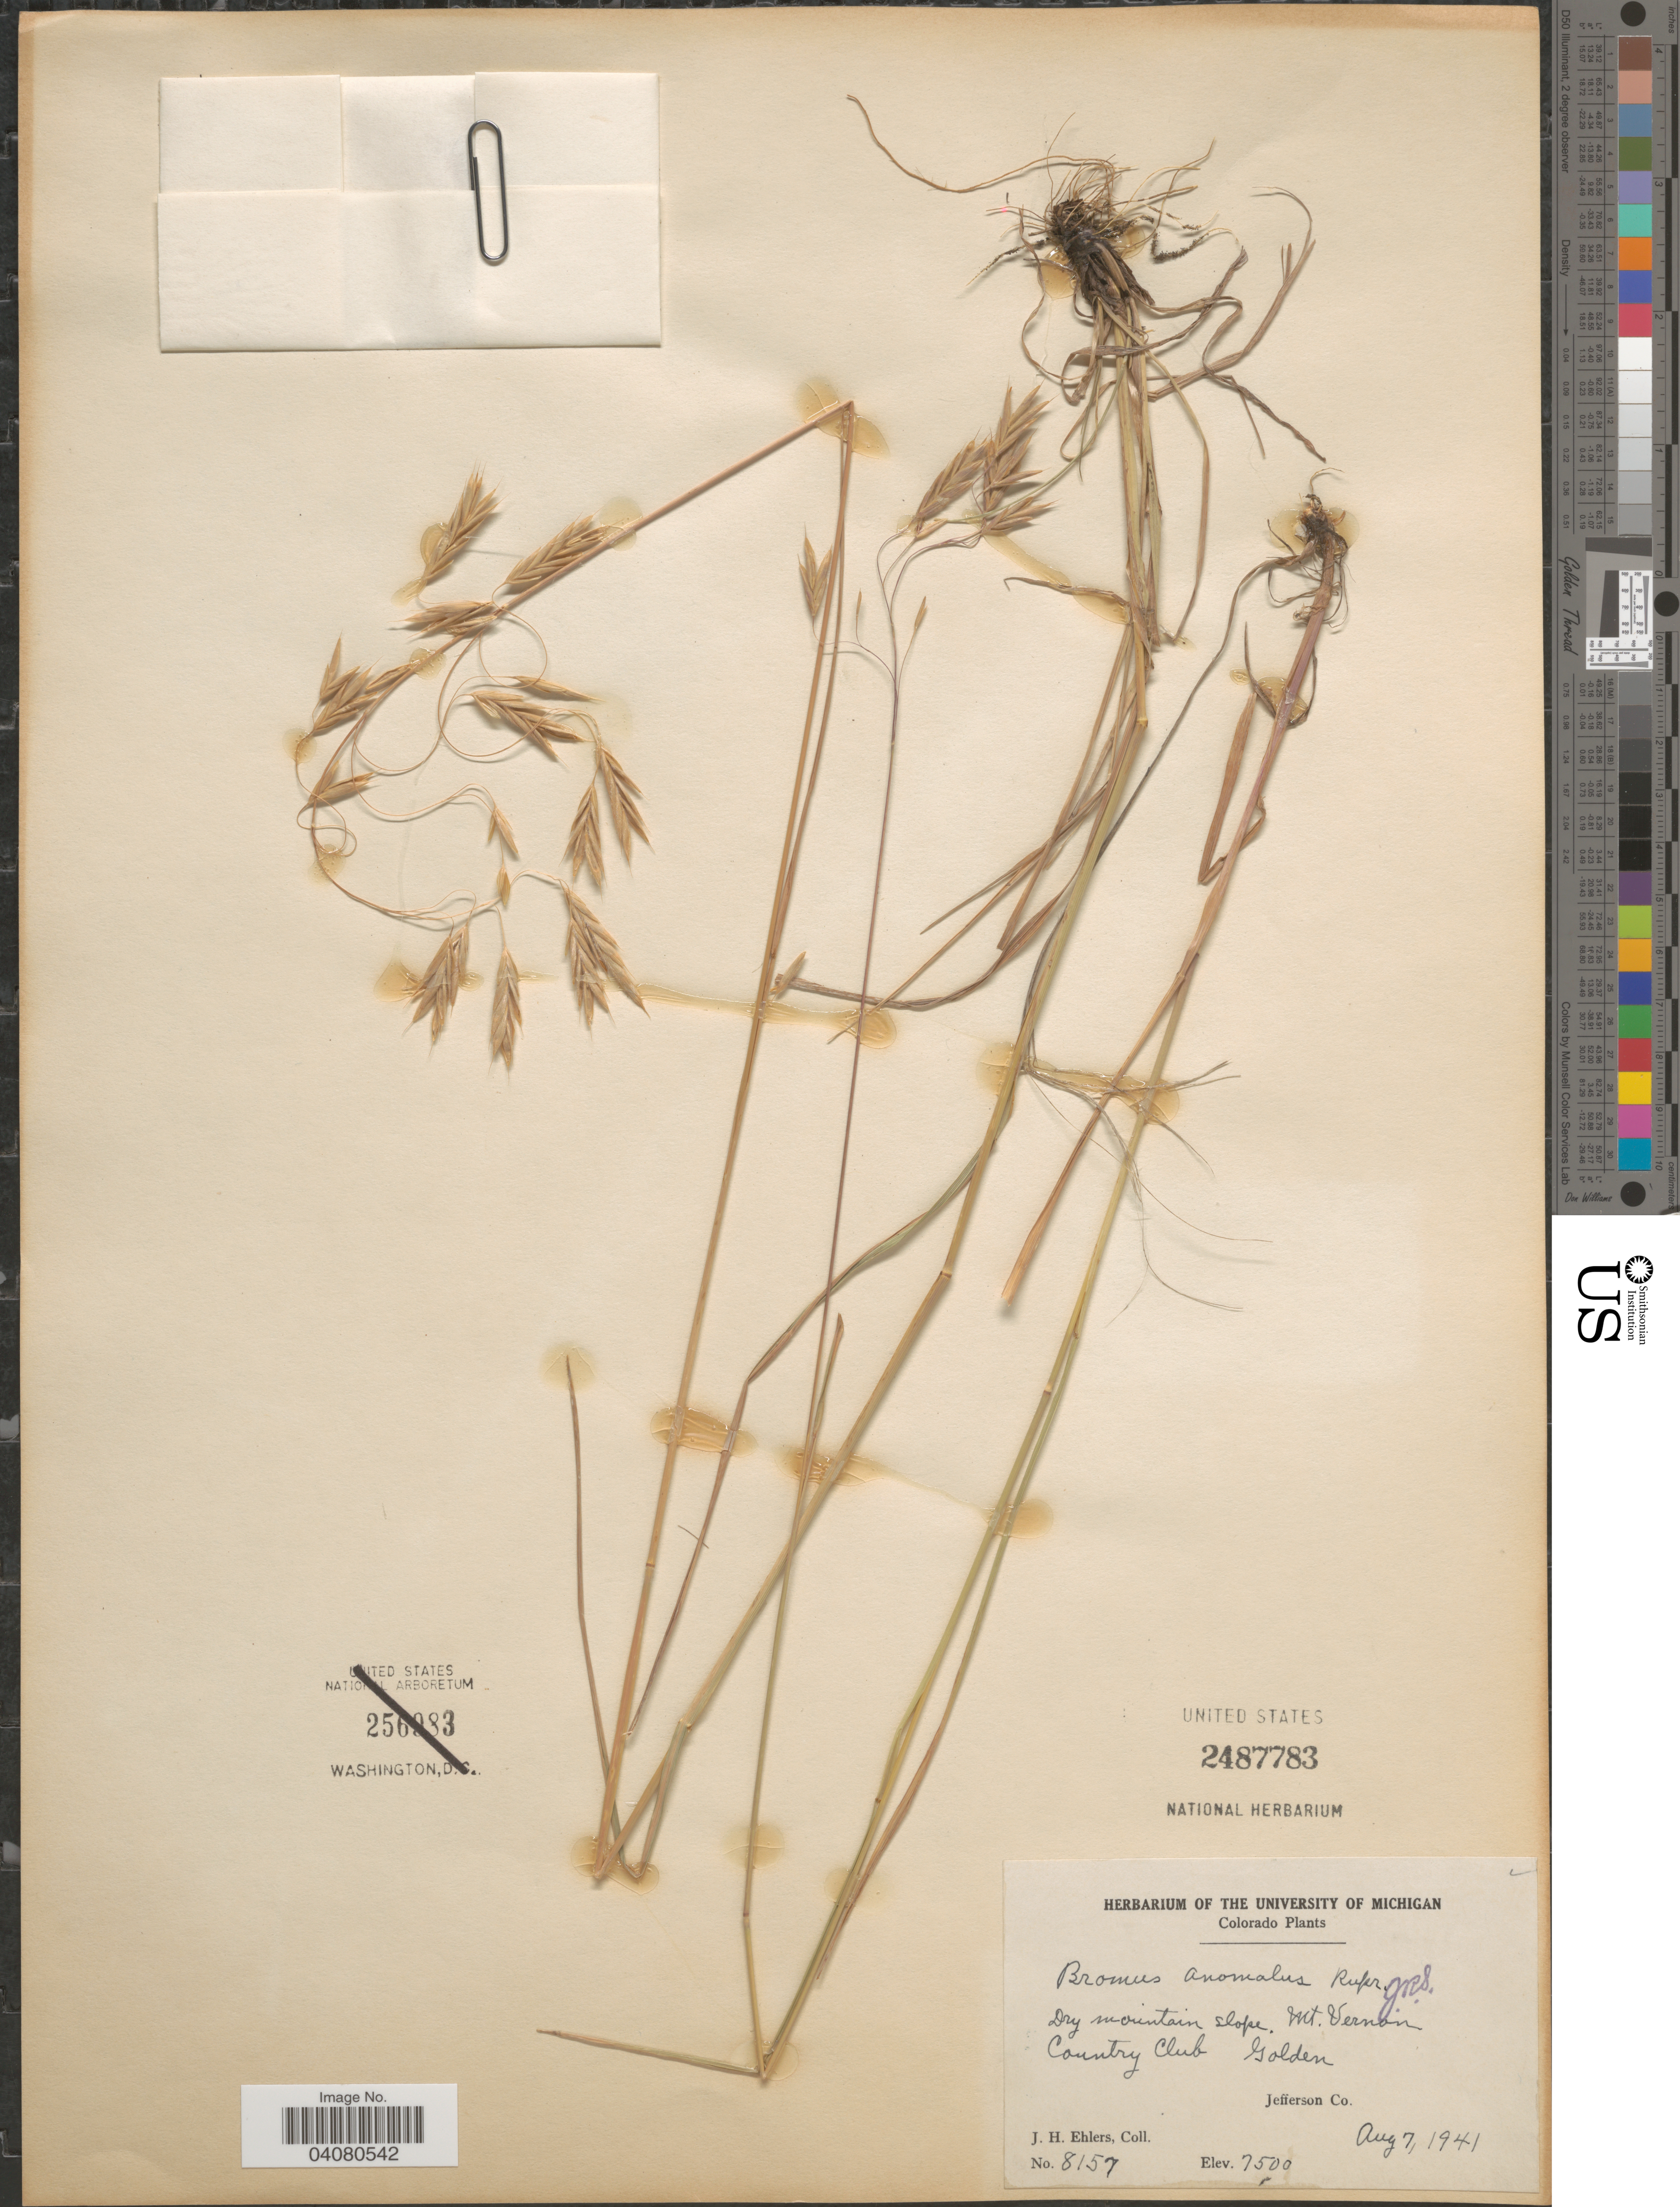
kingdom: Plantae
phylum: Tracheophyta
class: Liliopsida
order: Poales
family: Poaceae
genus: Bromus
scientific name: Bromus anomalus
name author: Rupr. ex E. Fourn.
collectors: J. H. Ehlers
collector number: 8157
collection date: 1941-08-07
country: United States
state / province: Colorado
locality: Dry mountain slope, Mt. Vernon. Country Club Golden. Jefferson Co.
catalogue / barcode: US 2487783